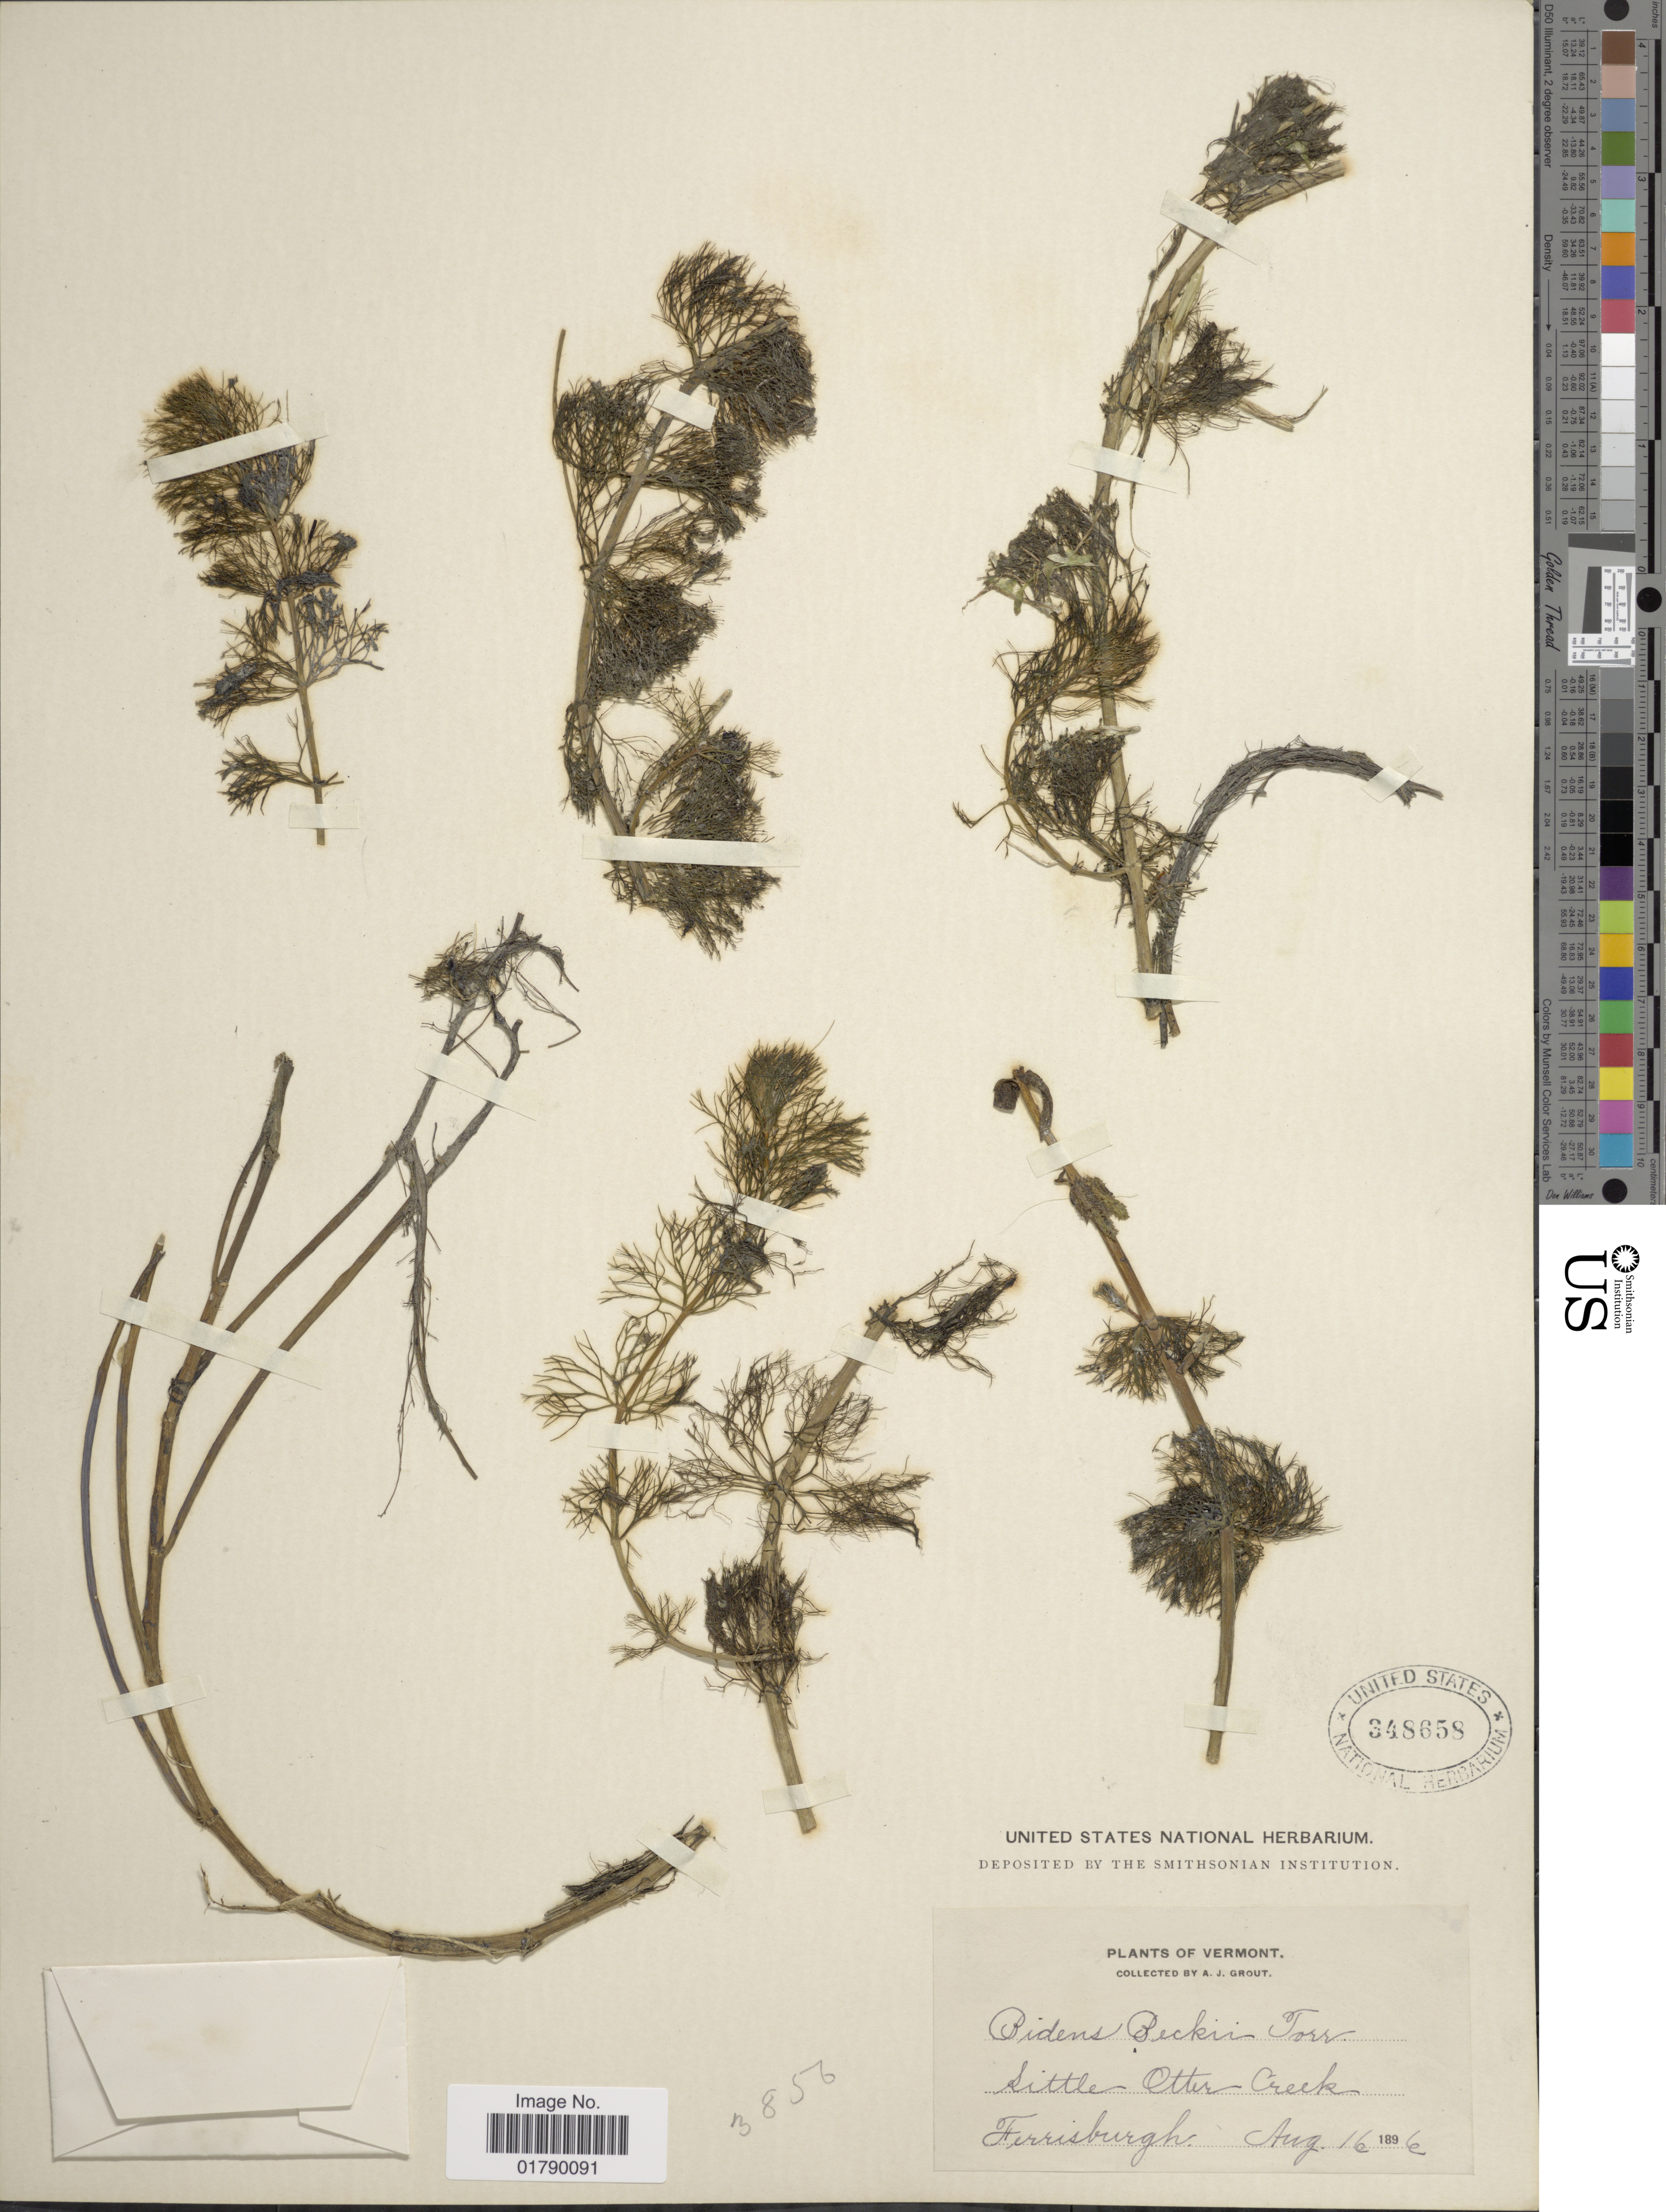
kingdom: Plantae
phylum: Tracheophyta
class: Magnoliopsida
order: Asterales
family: Asteraceae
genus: Megalodonta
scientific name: Megalodonta sp.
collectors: A. J. Grout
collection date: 1896-08-16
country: United States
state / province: Vermont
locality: Sittle Otter Creek, Ferrisburgh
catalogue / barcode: US 348658